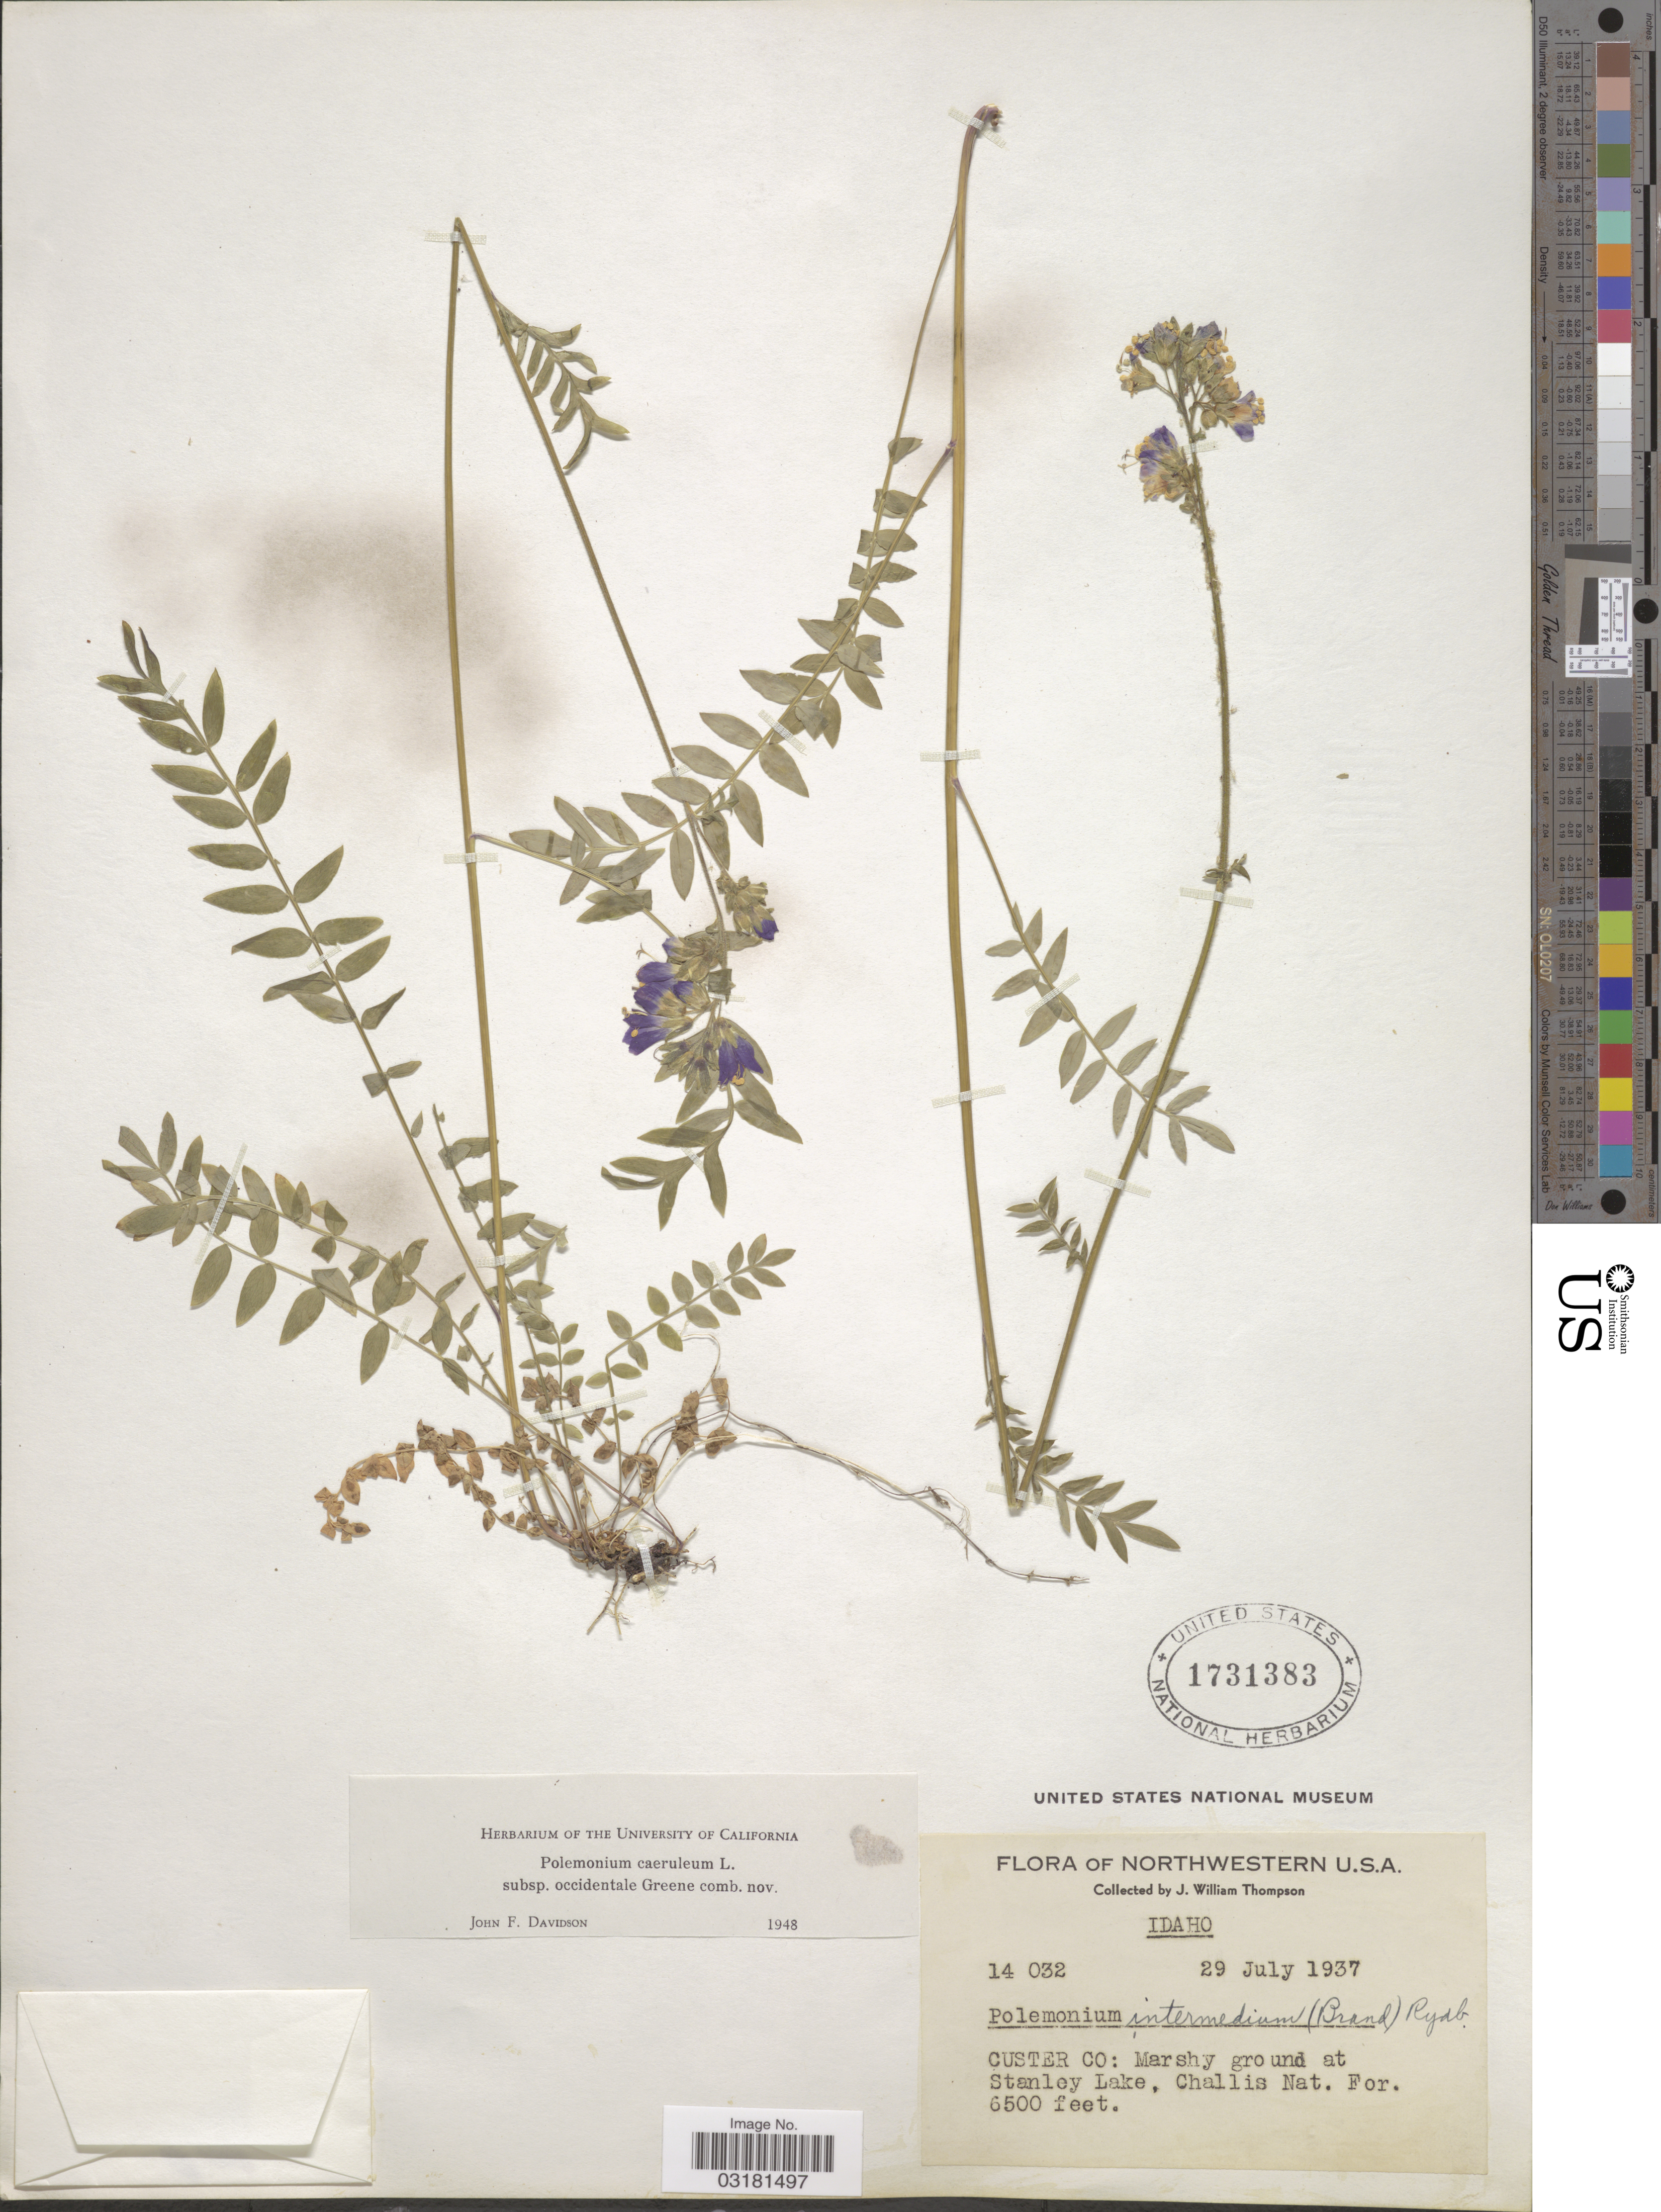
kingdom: Plantae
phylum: Tracheophyta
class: Magnoliopsida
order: Ericales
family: Polemoniaceae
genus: Polemonium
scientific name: Polemonium occidentale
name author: Greene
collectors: J. W. Thompson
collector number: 14032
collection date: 1937-07-29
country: United States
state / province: Idaho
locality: Northwestern U.S.A., Custer Co: Marshy ground at Stanley Lake, Challis Nat. For.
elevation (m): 1981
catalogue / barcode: US 1731383